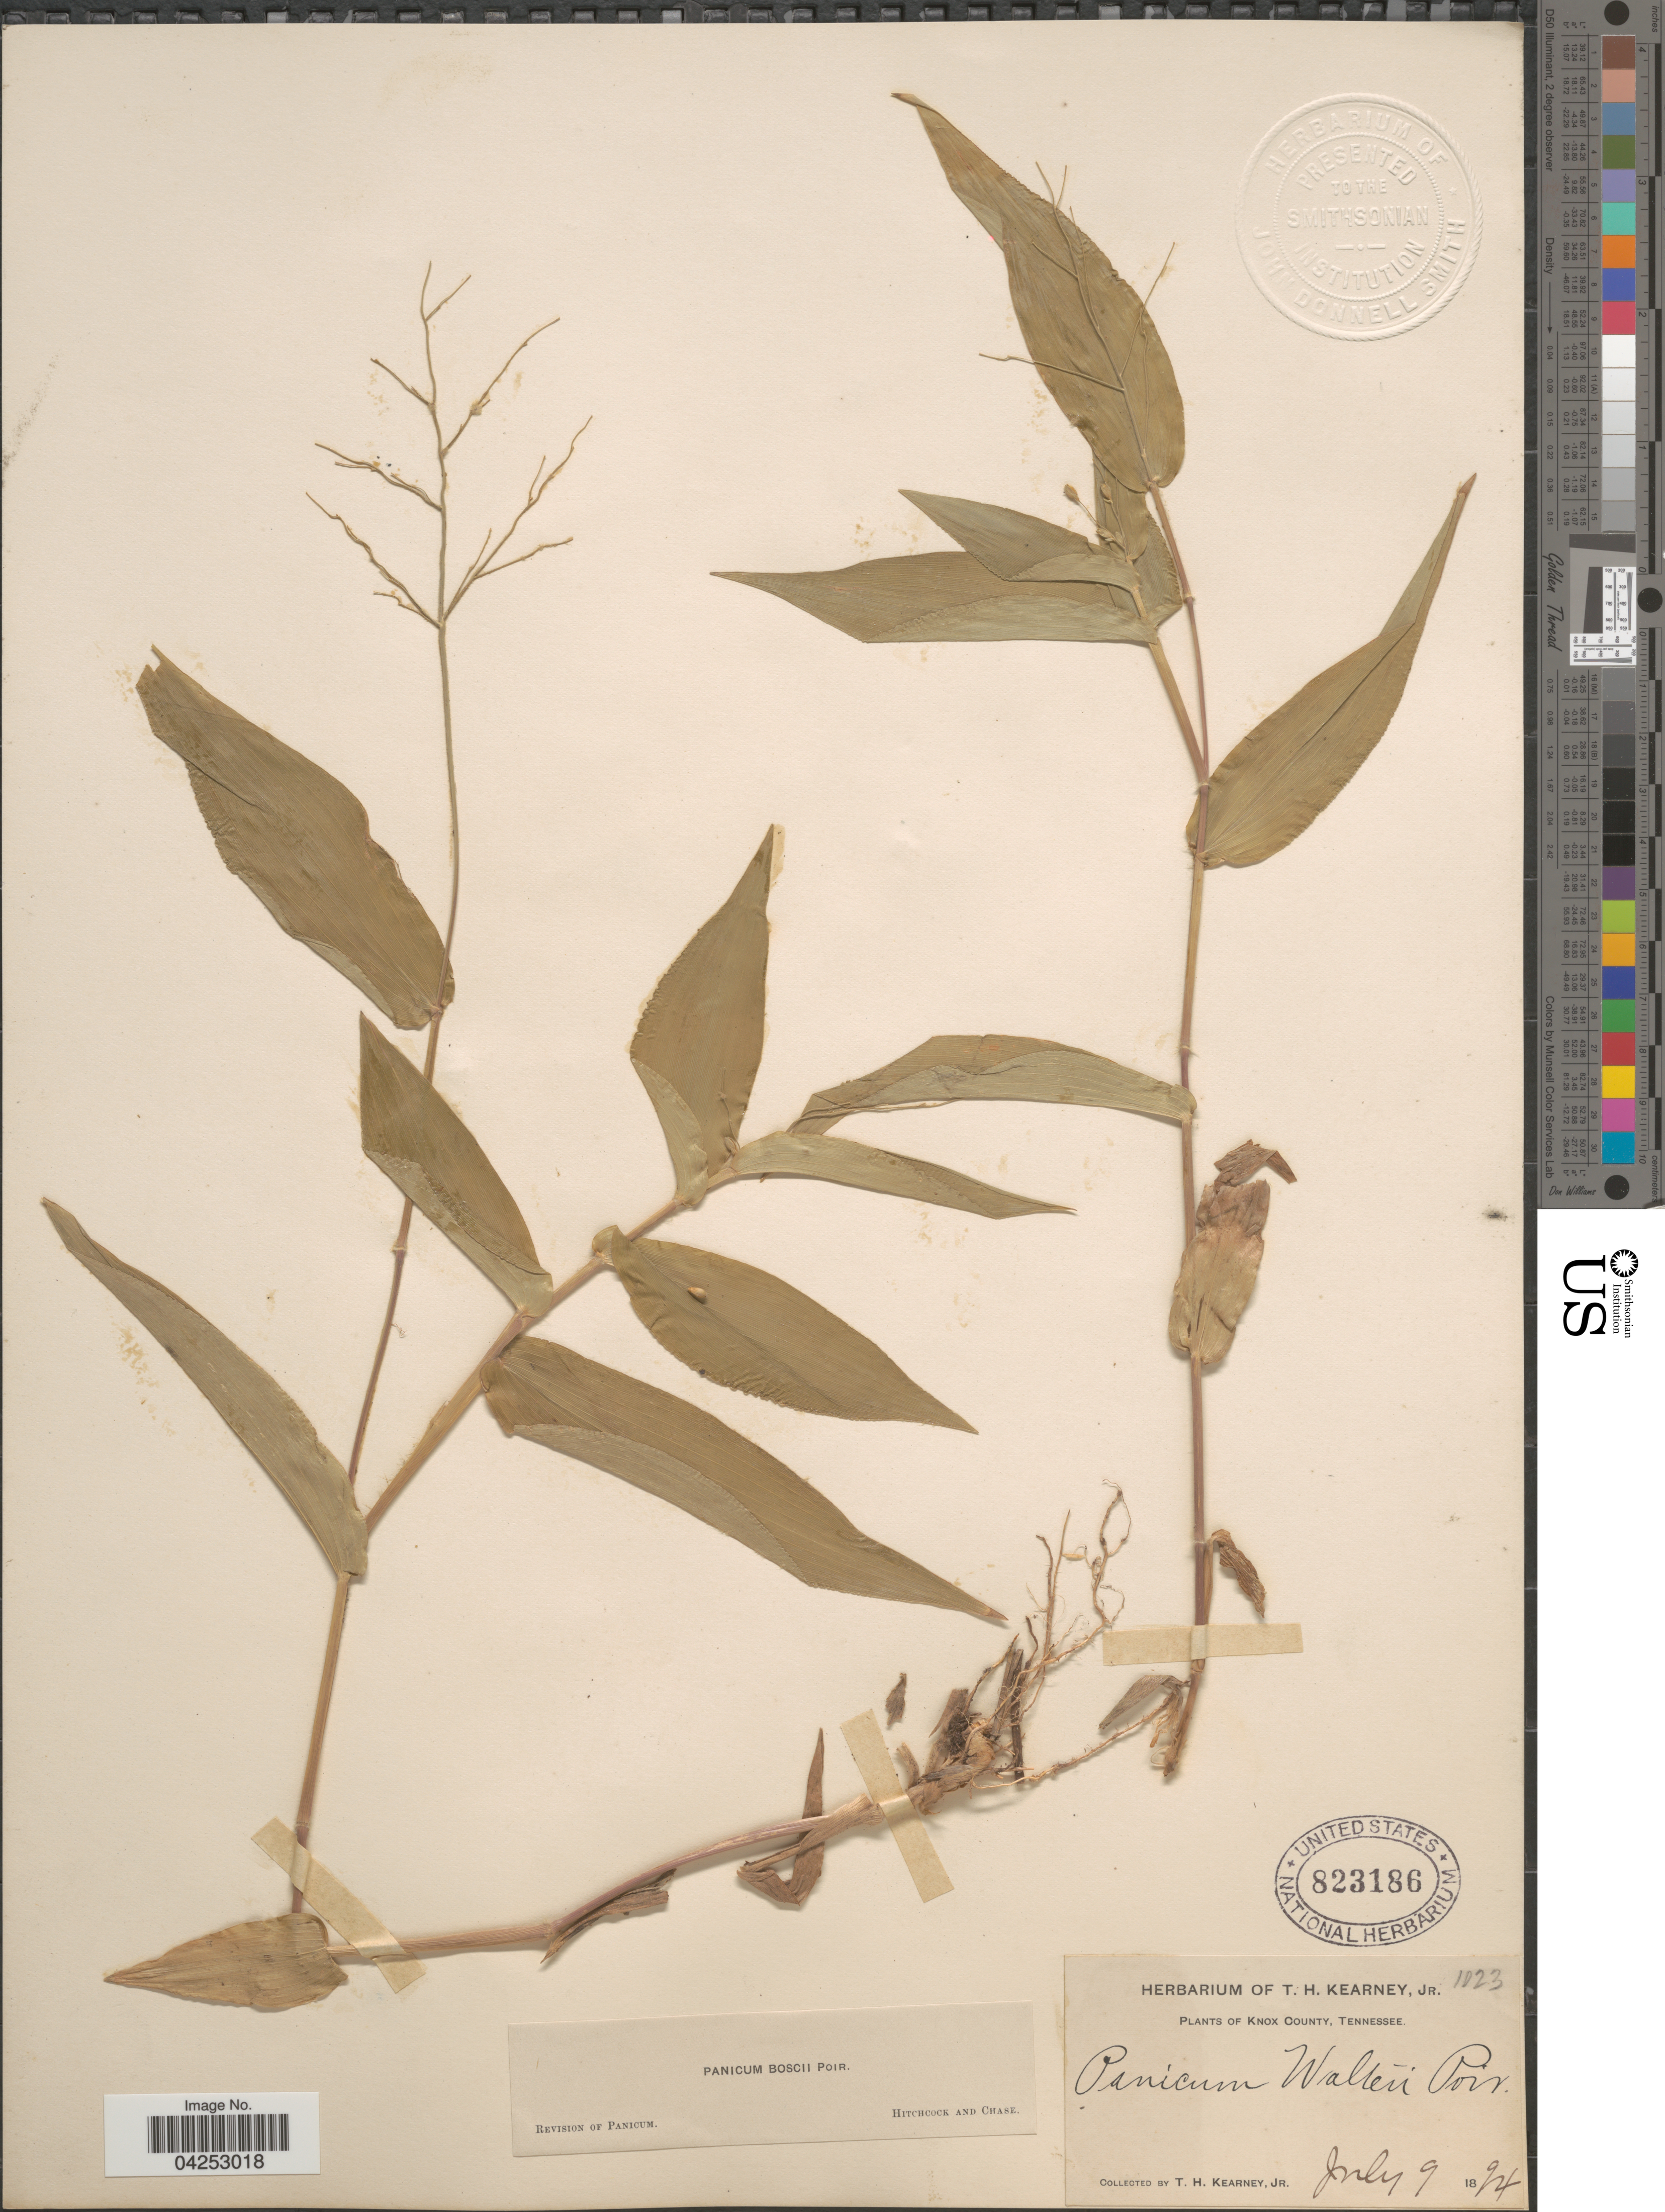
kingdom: Plantae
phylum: Tracheophyta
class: Liliopsida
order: Poales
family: Poaceae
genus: Dichanthelium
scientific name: Dichanthelium boscii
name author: (Poir.) Gould & C.A. Clark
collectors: T. H. Kearney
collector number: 1023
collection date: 1894-07-09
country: United States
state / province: Tennessee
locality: Knox County.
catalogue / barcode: US 823186